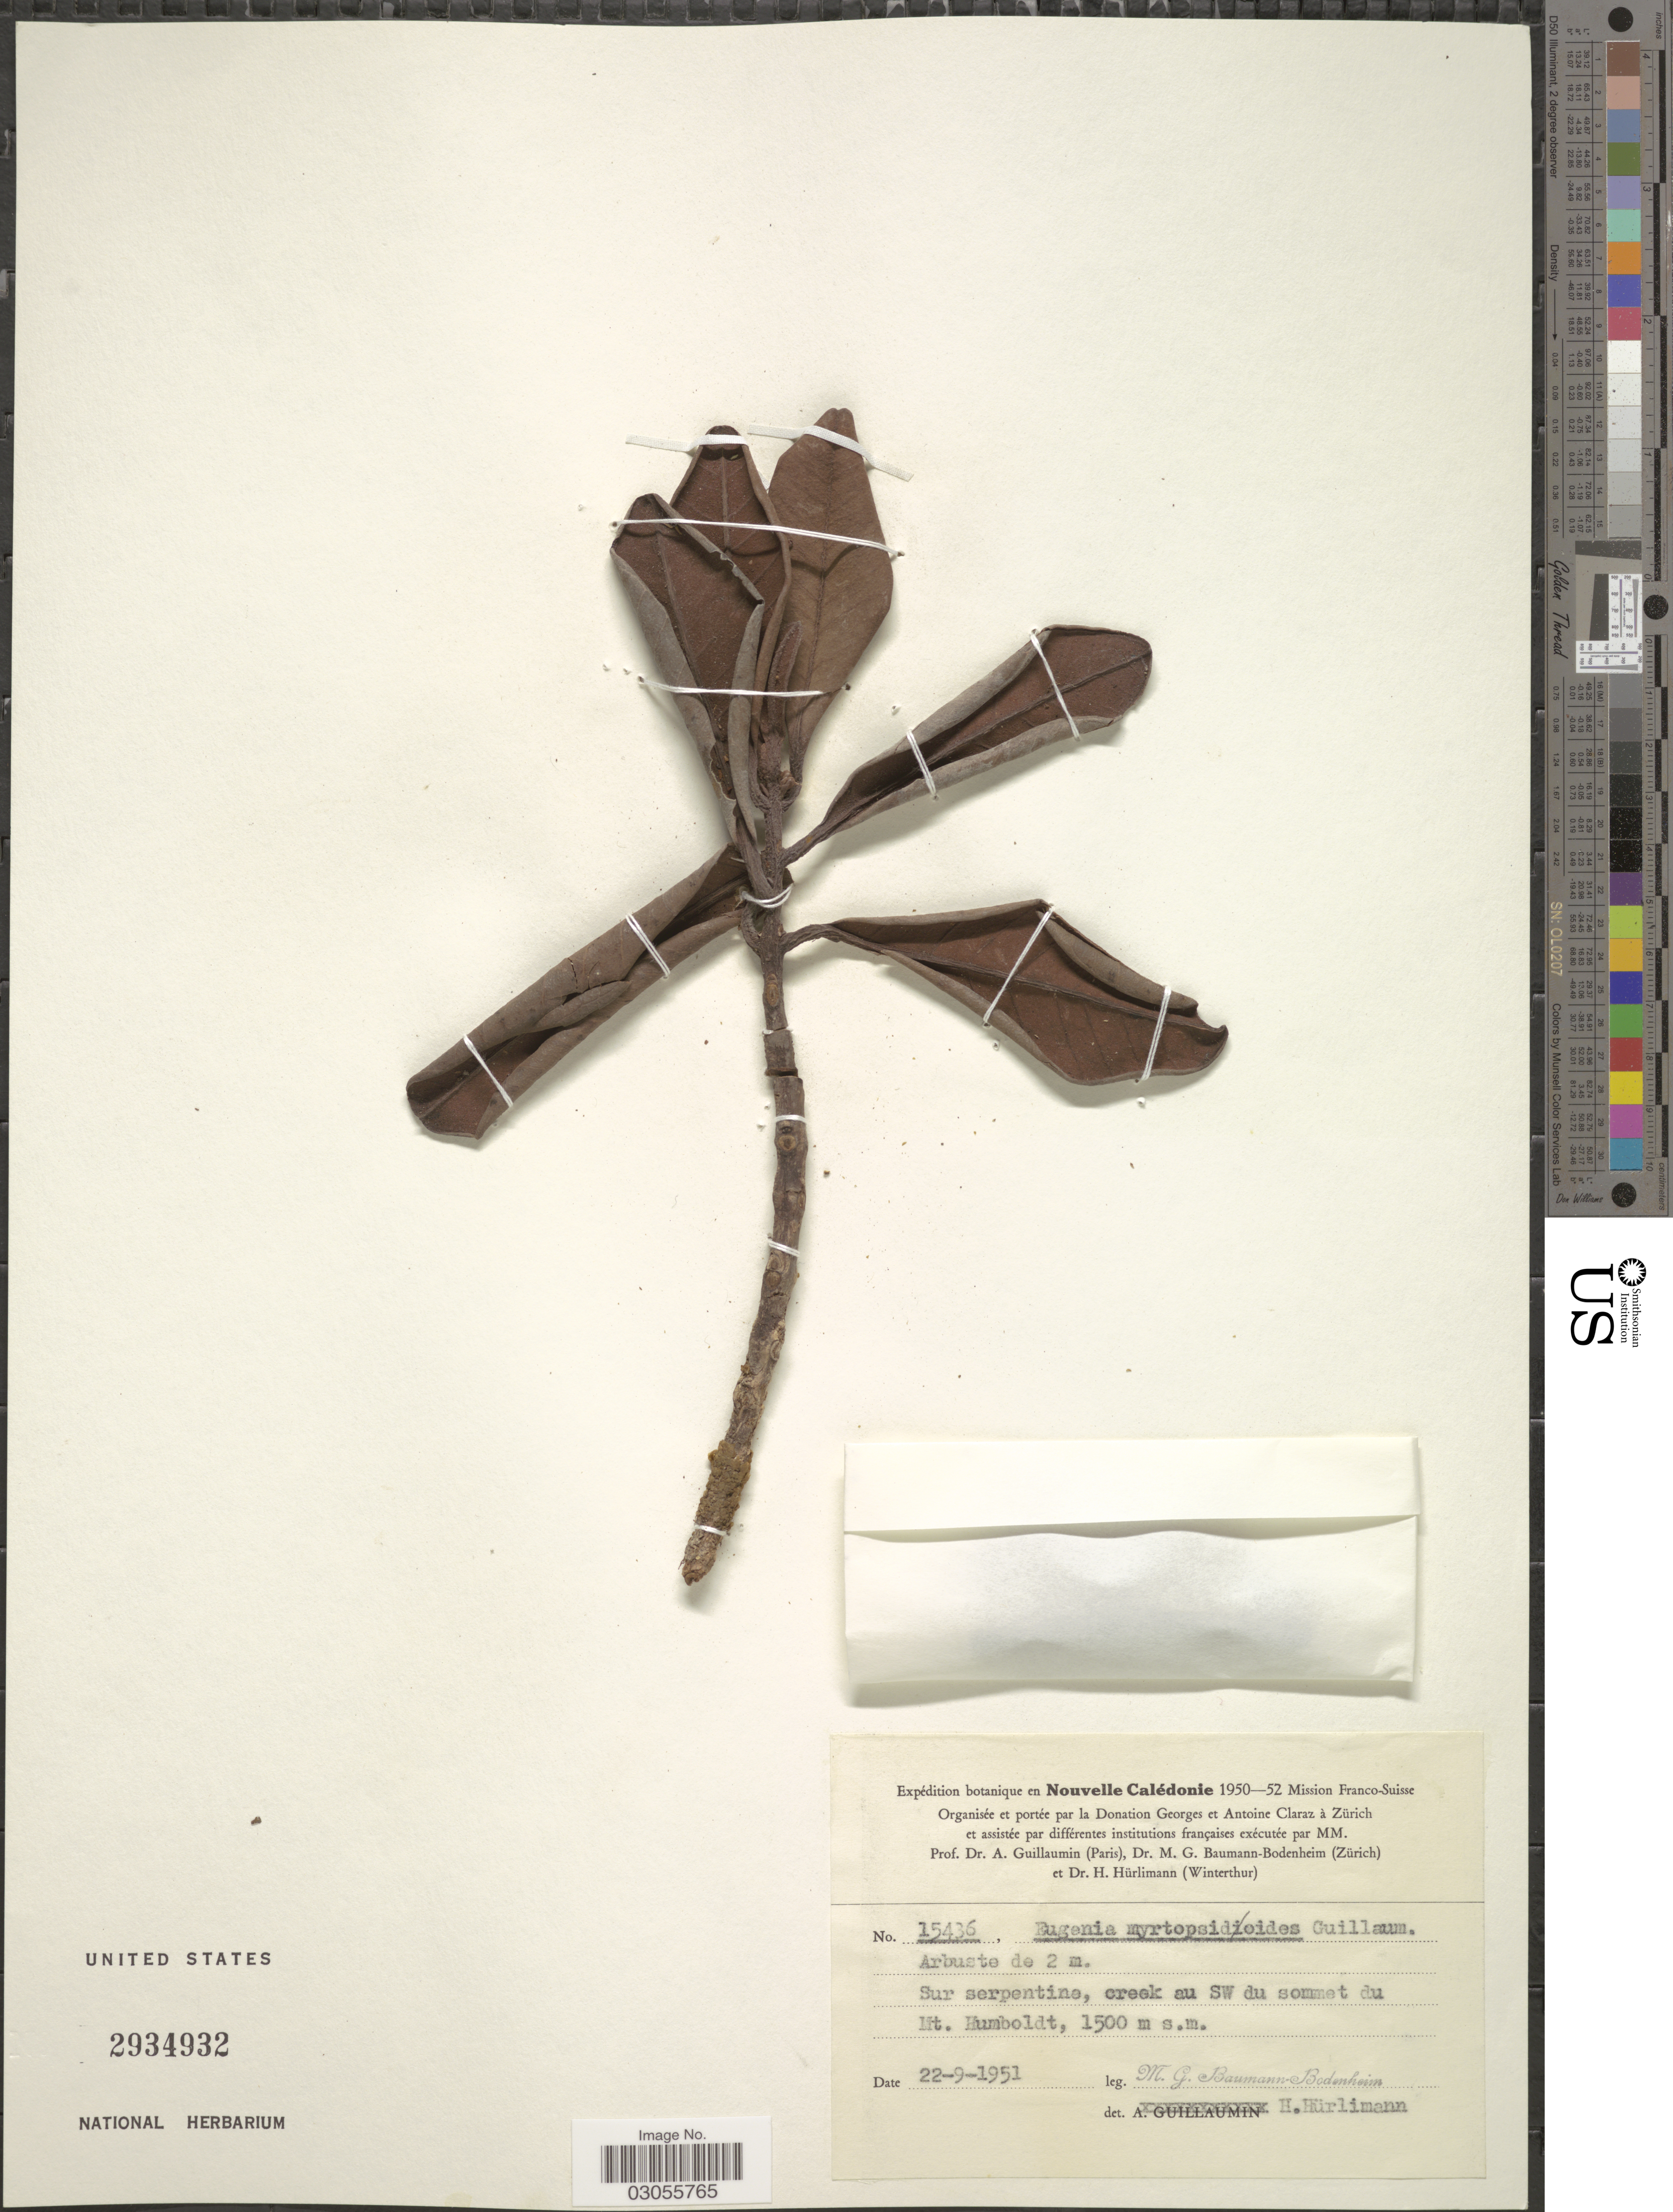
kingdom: Plantae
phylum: Tracheophyta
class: Magnoliopsida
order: Myrtales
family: Myrtaceae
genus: Kanakomyrtus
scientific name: Kanakomyrtus myrtopsidoides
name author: (Guillaumin) N. Snow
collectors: M. G. Baumann-Bodenheim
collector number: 15436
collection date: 1951-09-22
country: New Caledonia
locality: Sur serpentine, creek au SW du sommet du Mt. Humboldt.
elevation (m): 1500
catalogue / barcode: US 2934932